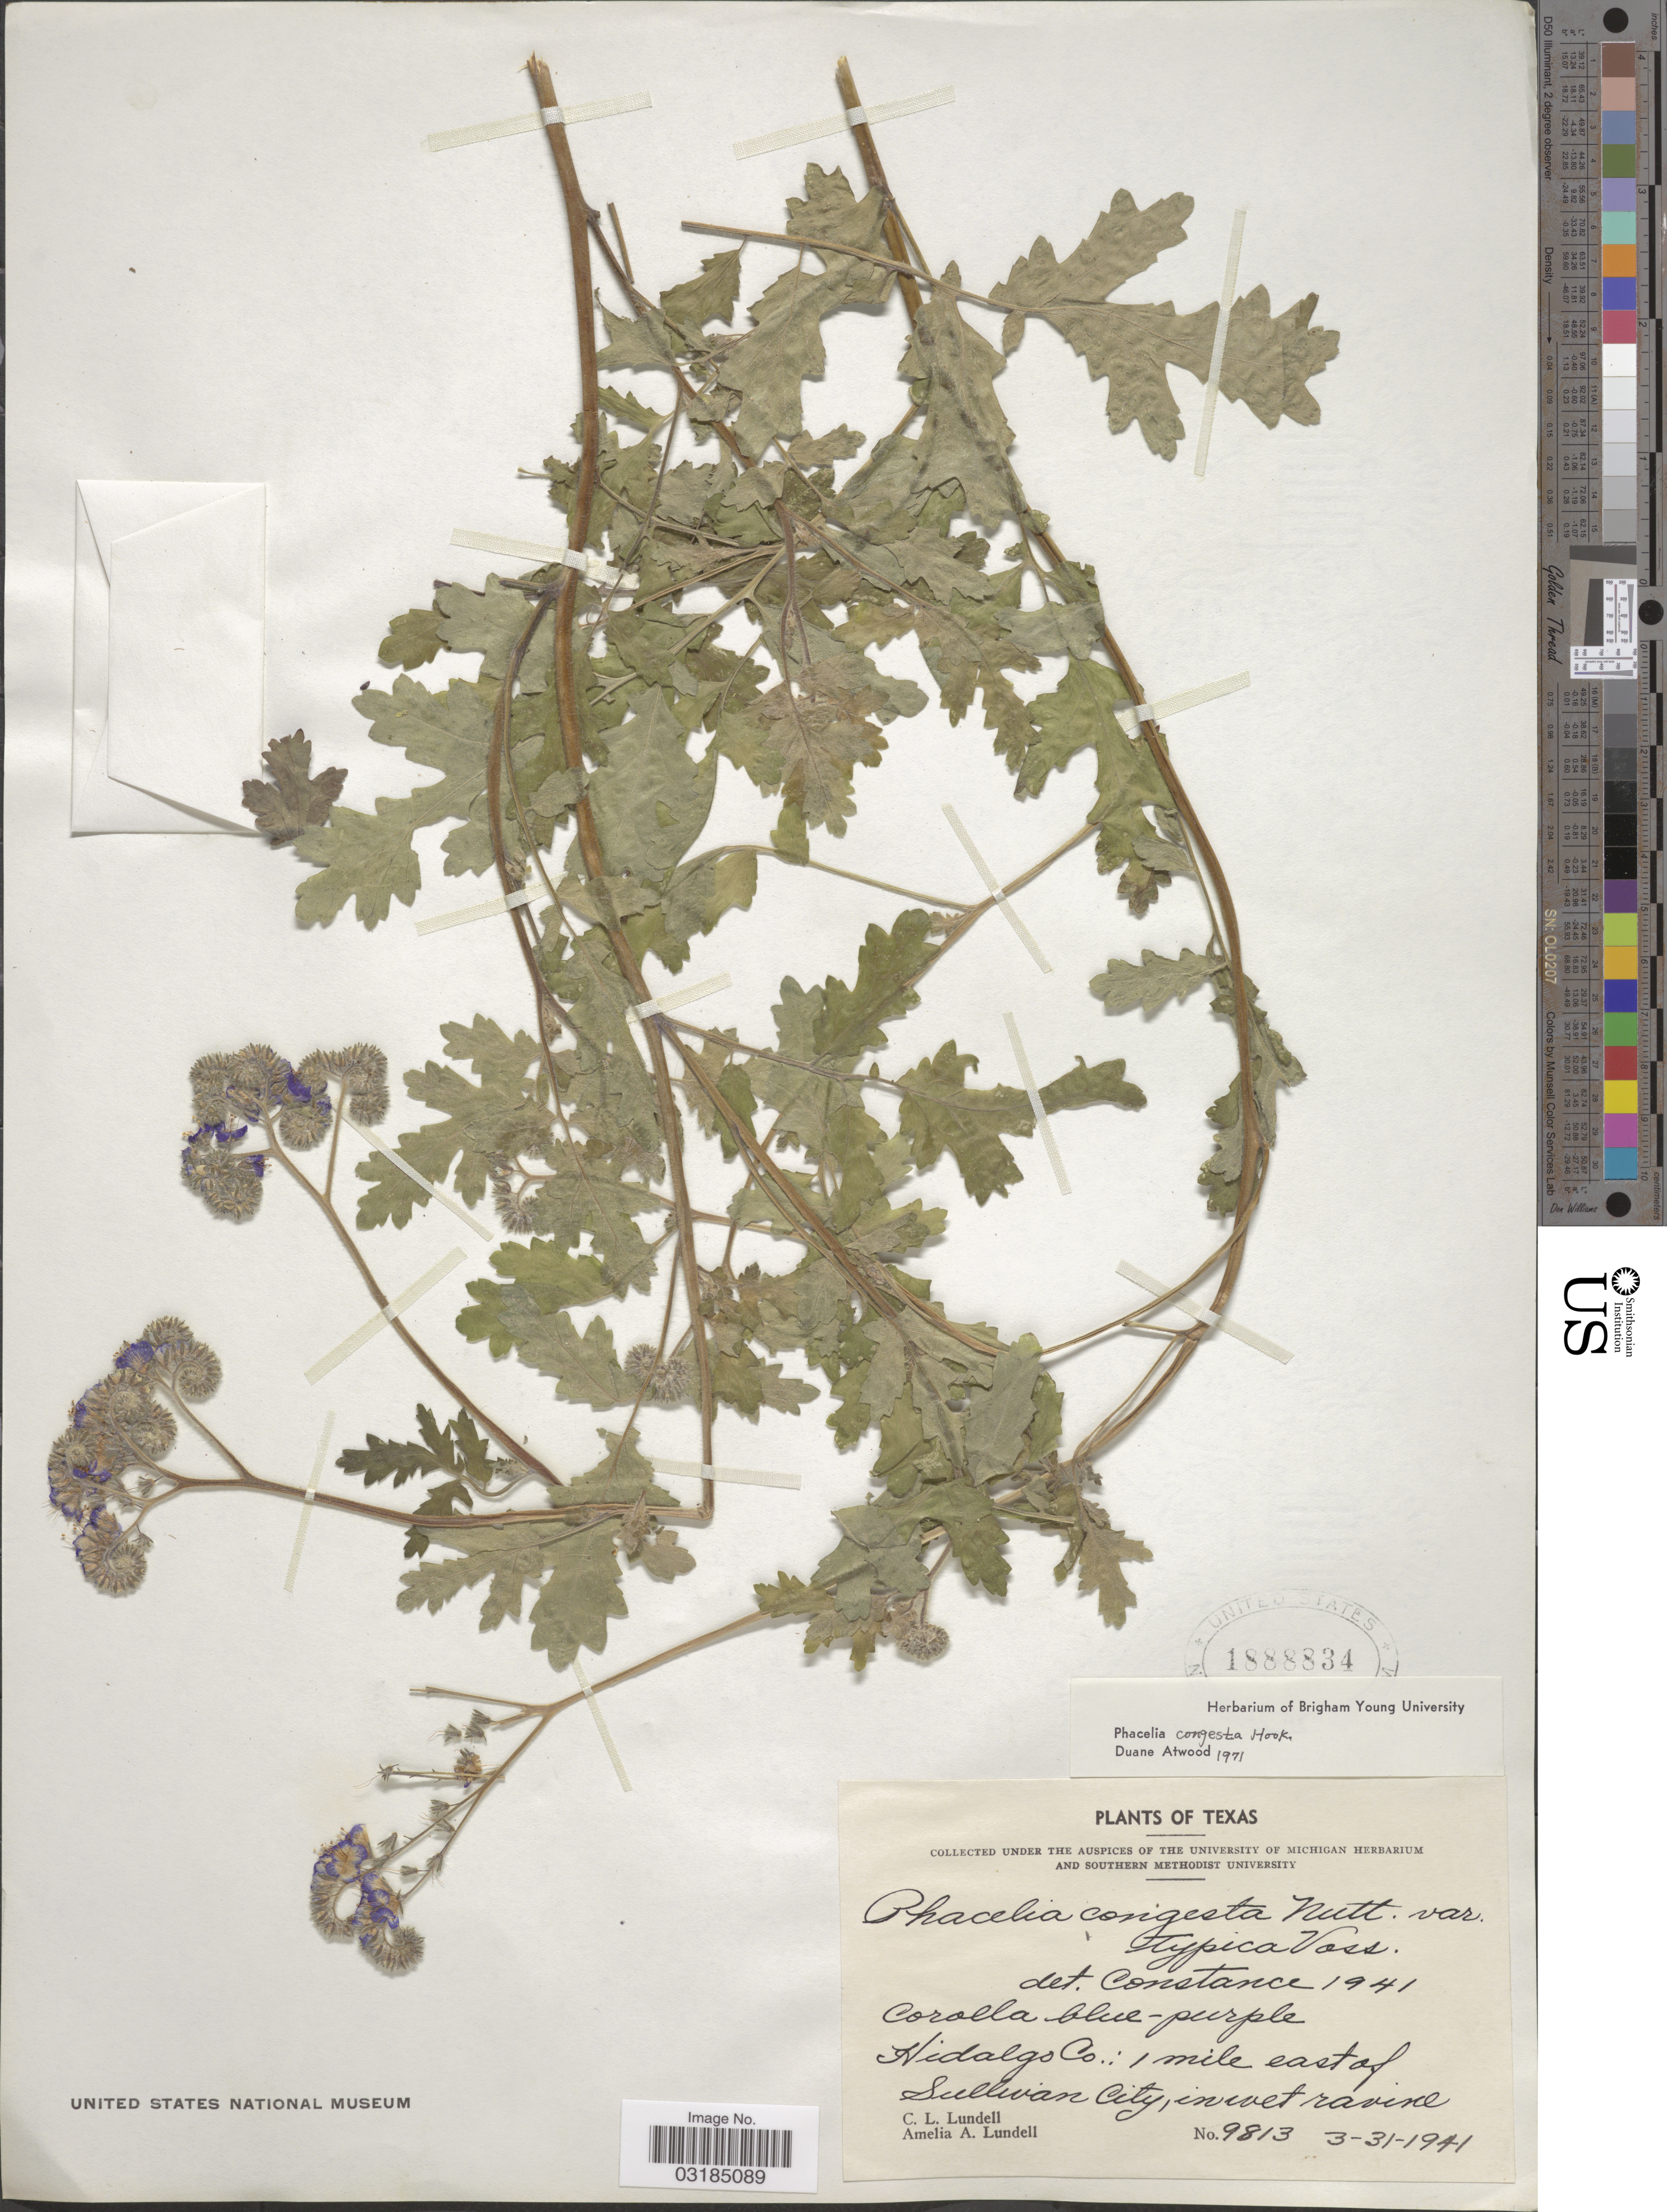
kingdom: Plantae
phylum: Tracheophyta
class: Magnoliopsida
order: Boraginales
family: Hydrophyllaceae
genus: Phacelia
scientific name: Phacelia congesta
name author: Hook.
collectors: C. L. Lundell & A. A. Lundell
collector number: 9813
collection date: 1941-03-31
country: United States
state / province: Texas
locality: Hidalgo Co.: 1 mile east of Sullivan City.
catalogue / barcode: US 1888834